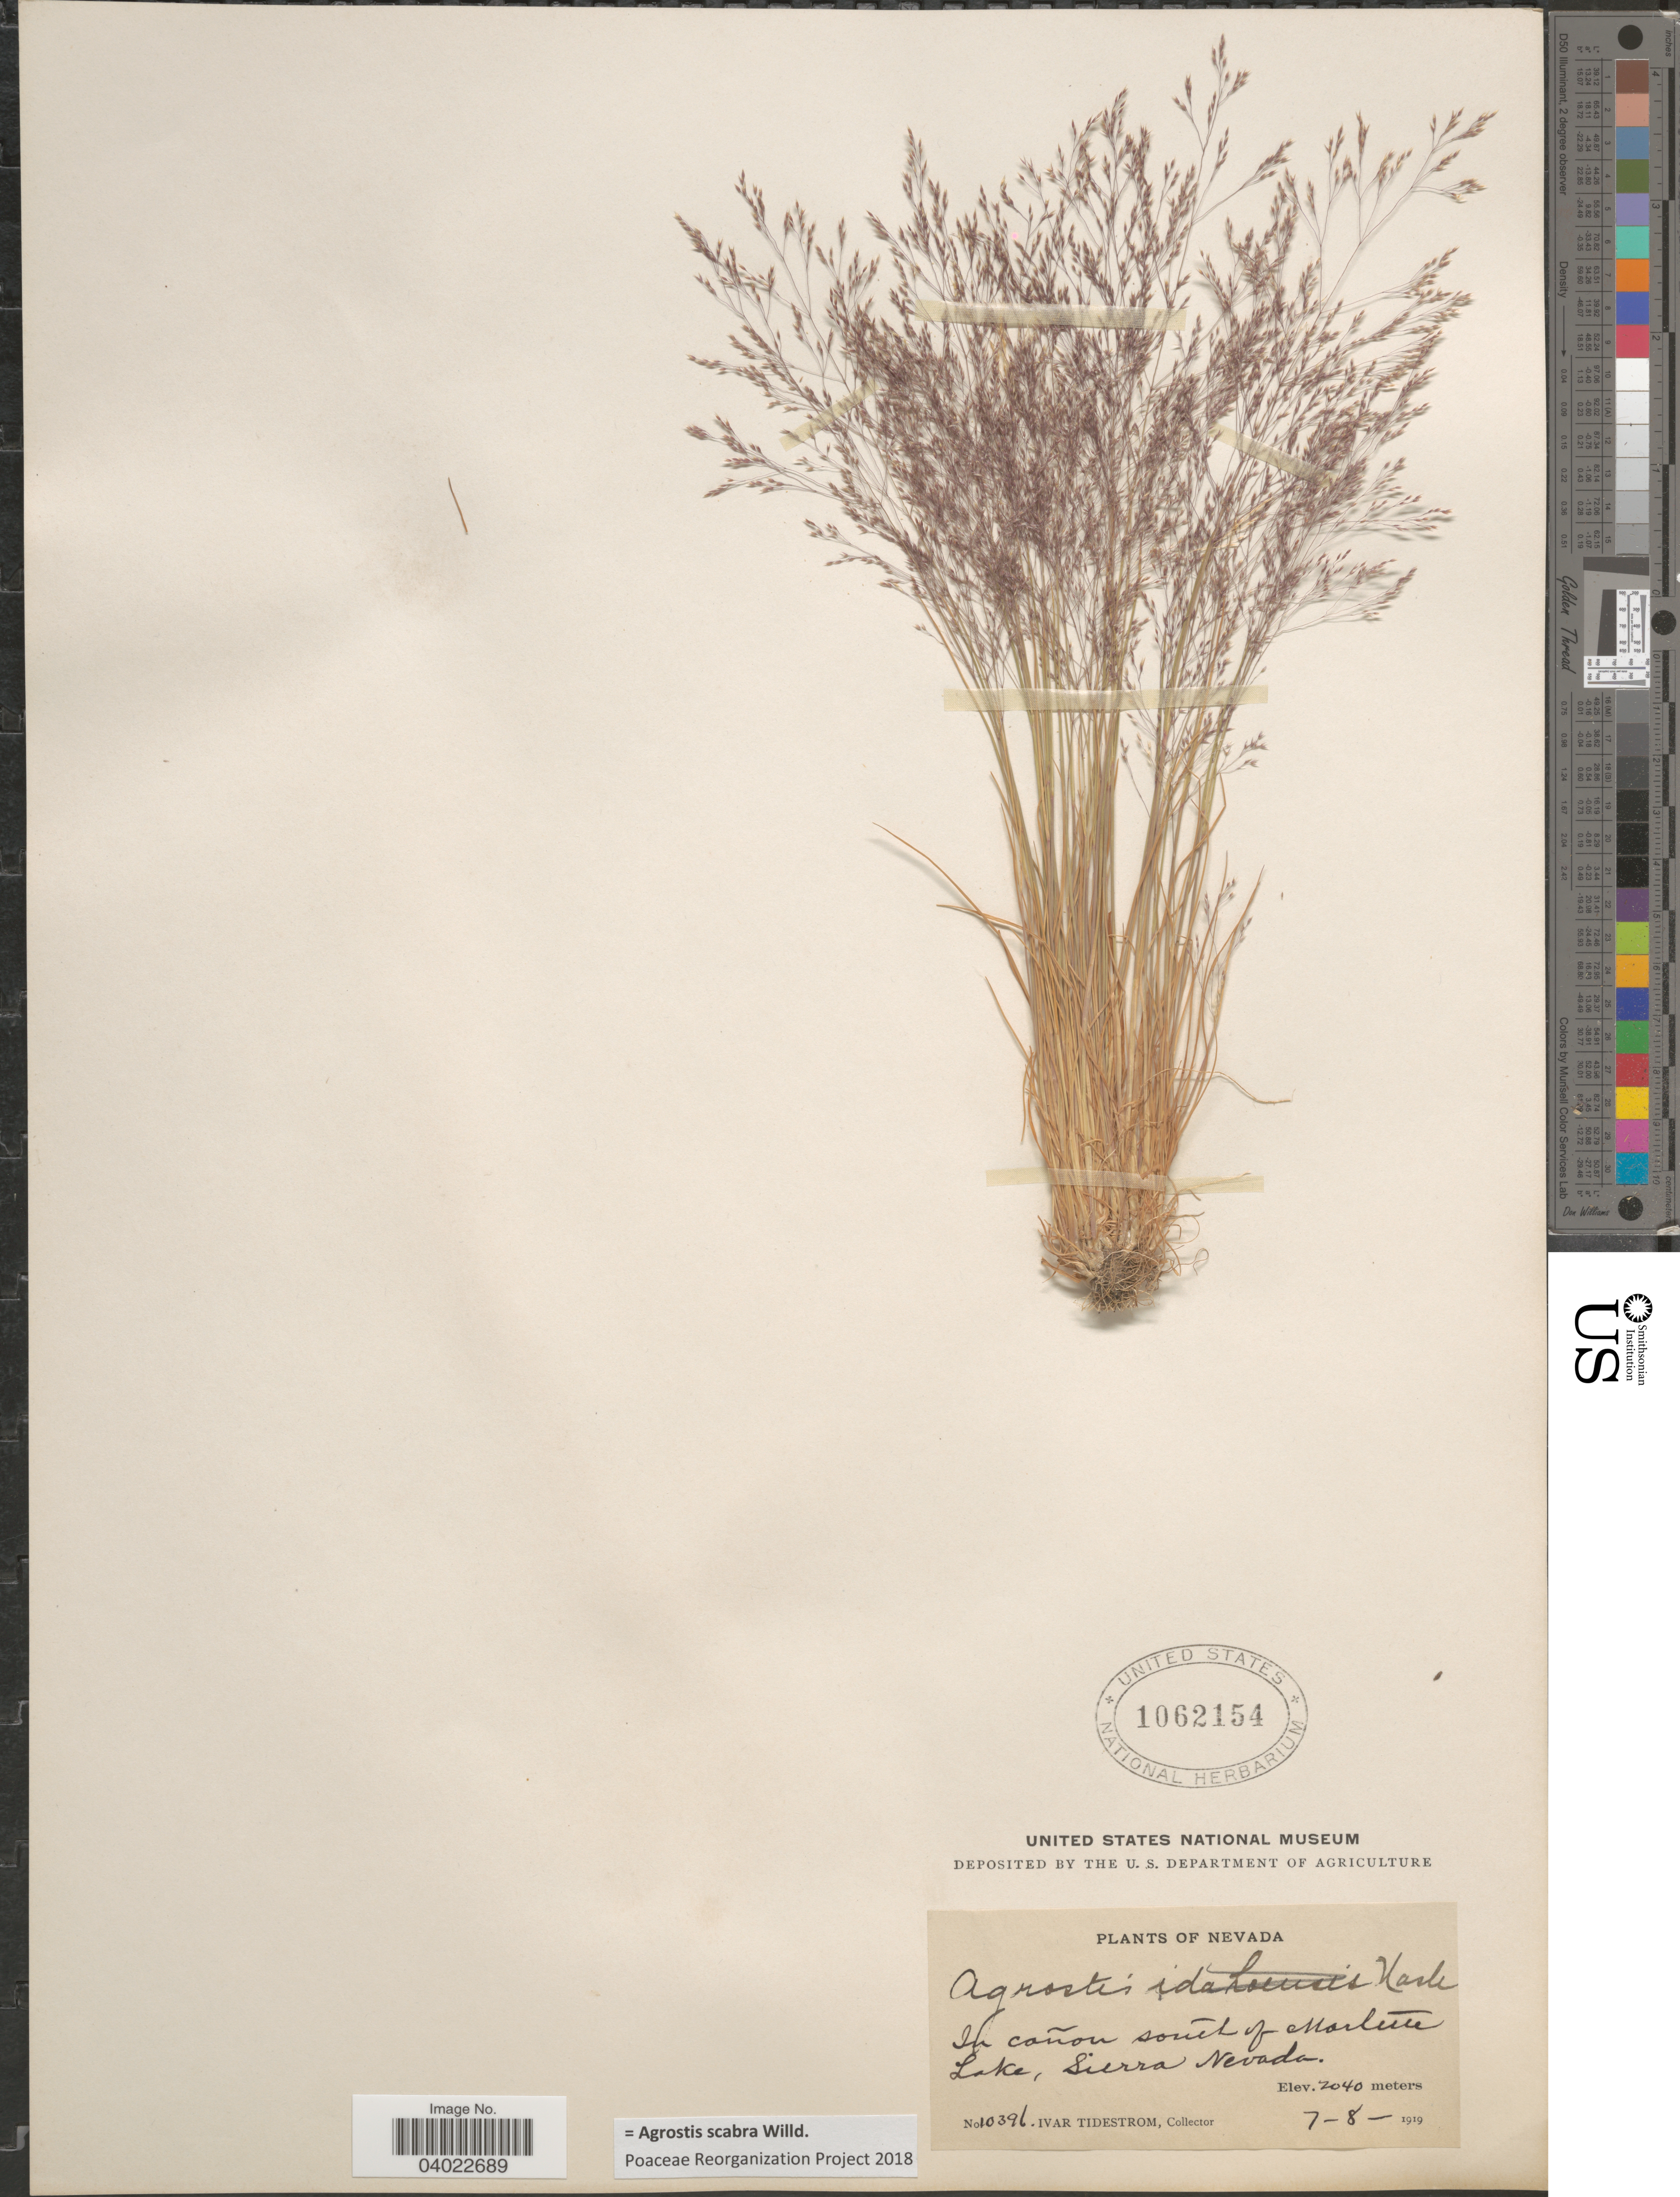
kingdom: Plantae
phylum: Tracheophyta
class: Liliopsida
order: Poales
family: Poaceae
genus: Agrostis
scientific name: Agrostis scabra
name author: Willd.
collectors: I. F. Tidestrom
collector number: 10396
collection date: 1919-07-08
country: United States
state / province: Nevada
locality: In cañon south of Marlette Lake, Sierra Nevada.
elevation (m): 2040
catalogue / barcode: US 1062154